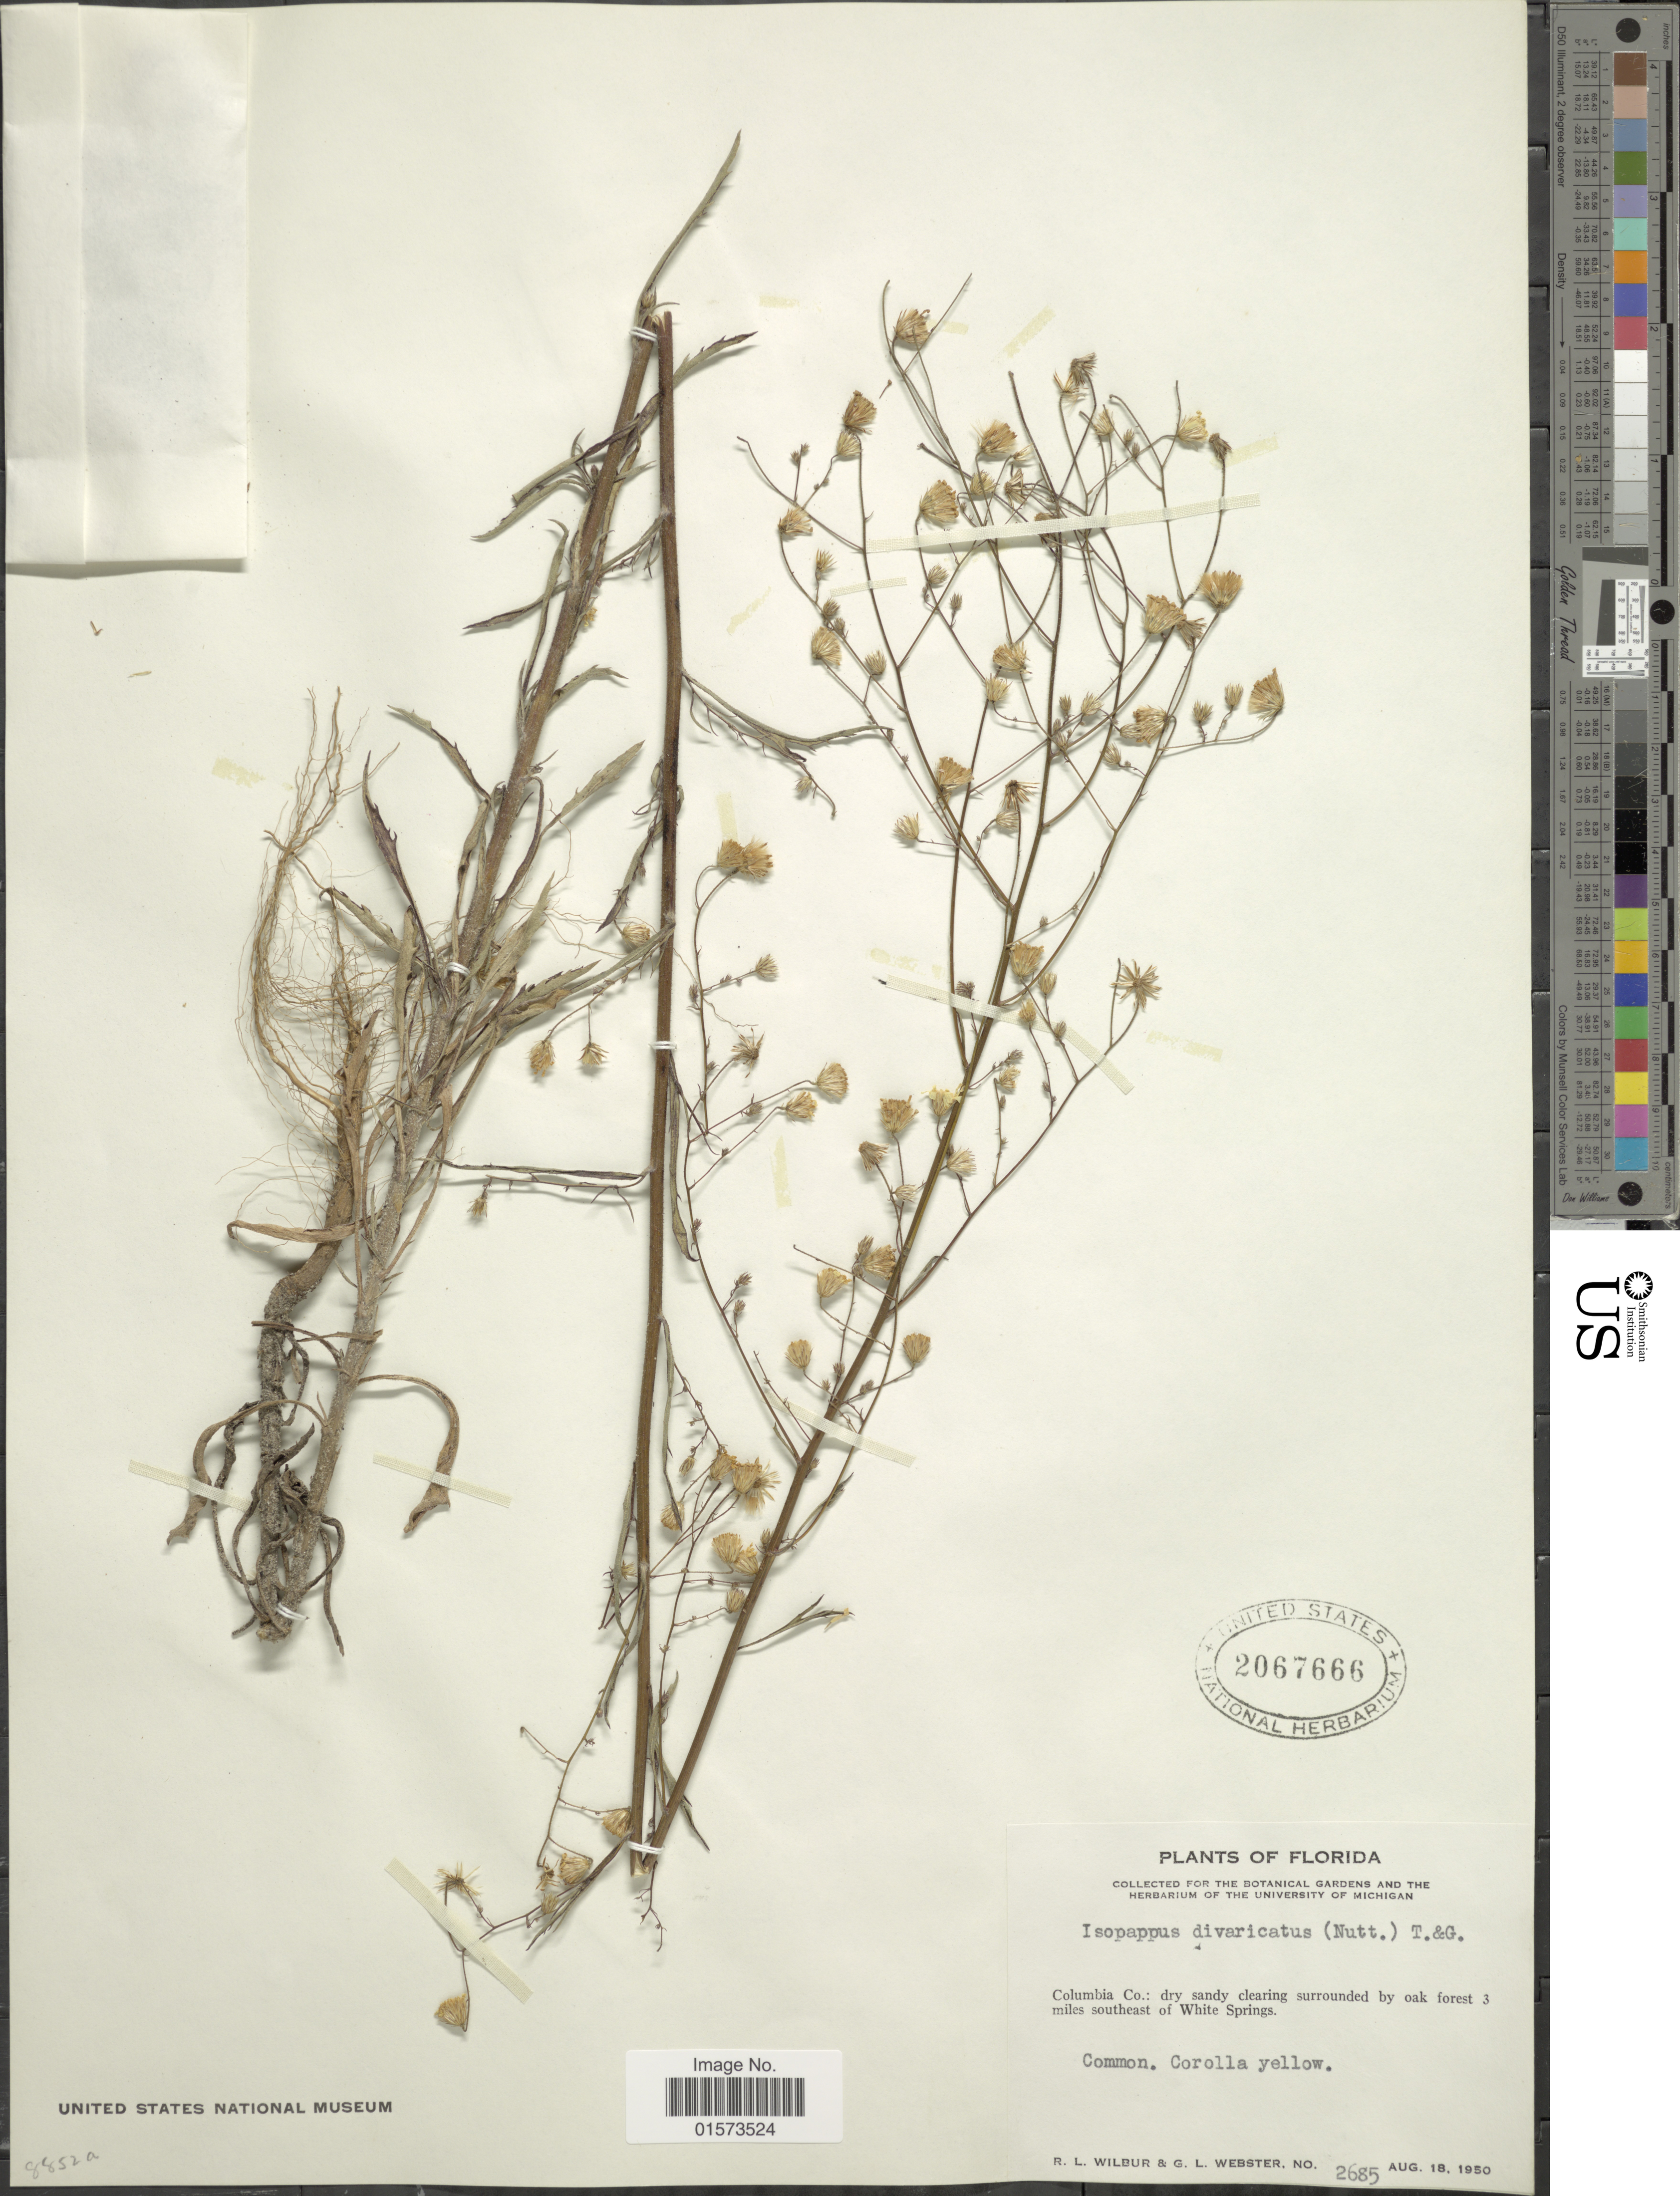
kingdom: Plantae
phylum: Tracheophyta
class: Magnoliopsida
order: Asterales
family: Asteraceae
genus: Croptilon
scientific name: Croptilon divaricatum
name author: (Nutt.) Raf.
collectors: R. L. Wilbur & G. L. Webster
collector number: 2685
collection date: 1950-08-18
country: United States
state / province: Florida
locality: Columbia Co.: dry sandy clearing surrounded by oak forest 3 miles southeast of White Springs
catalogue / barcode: US 2067666